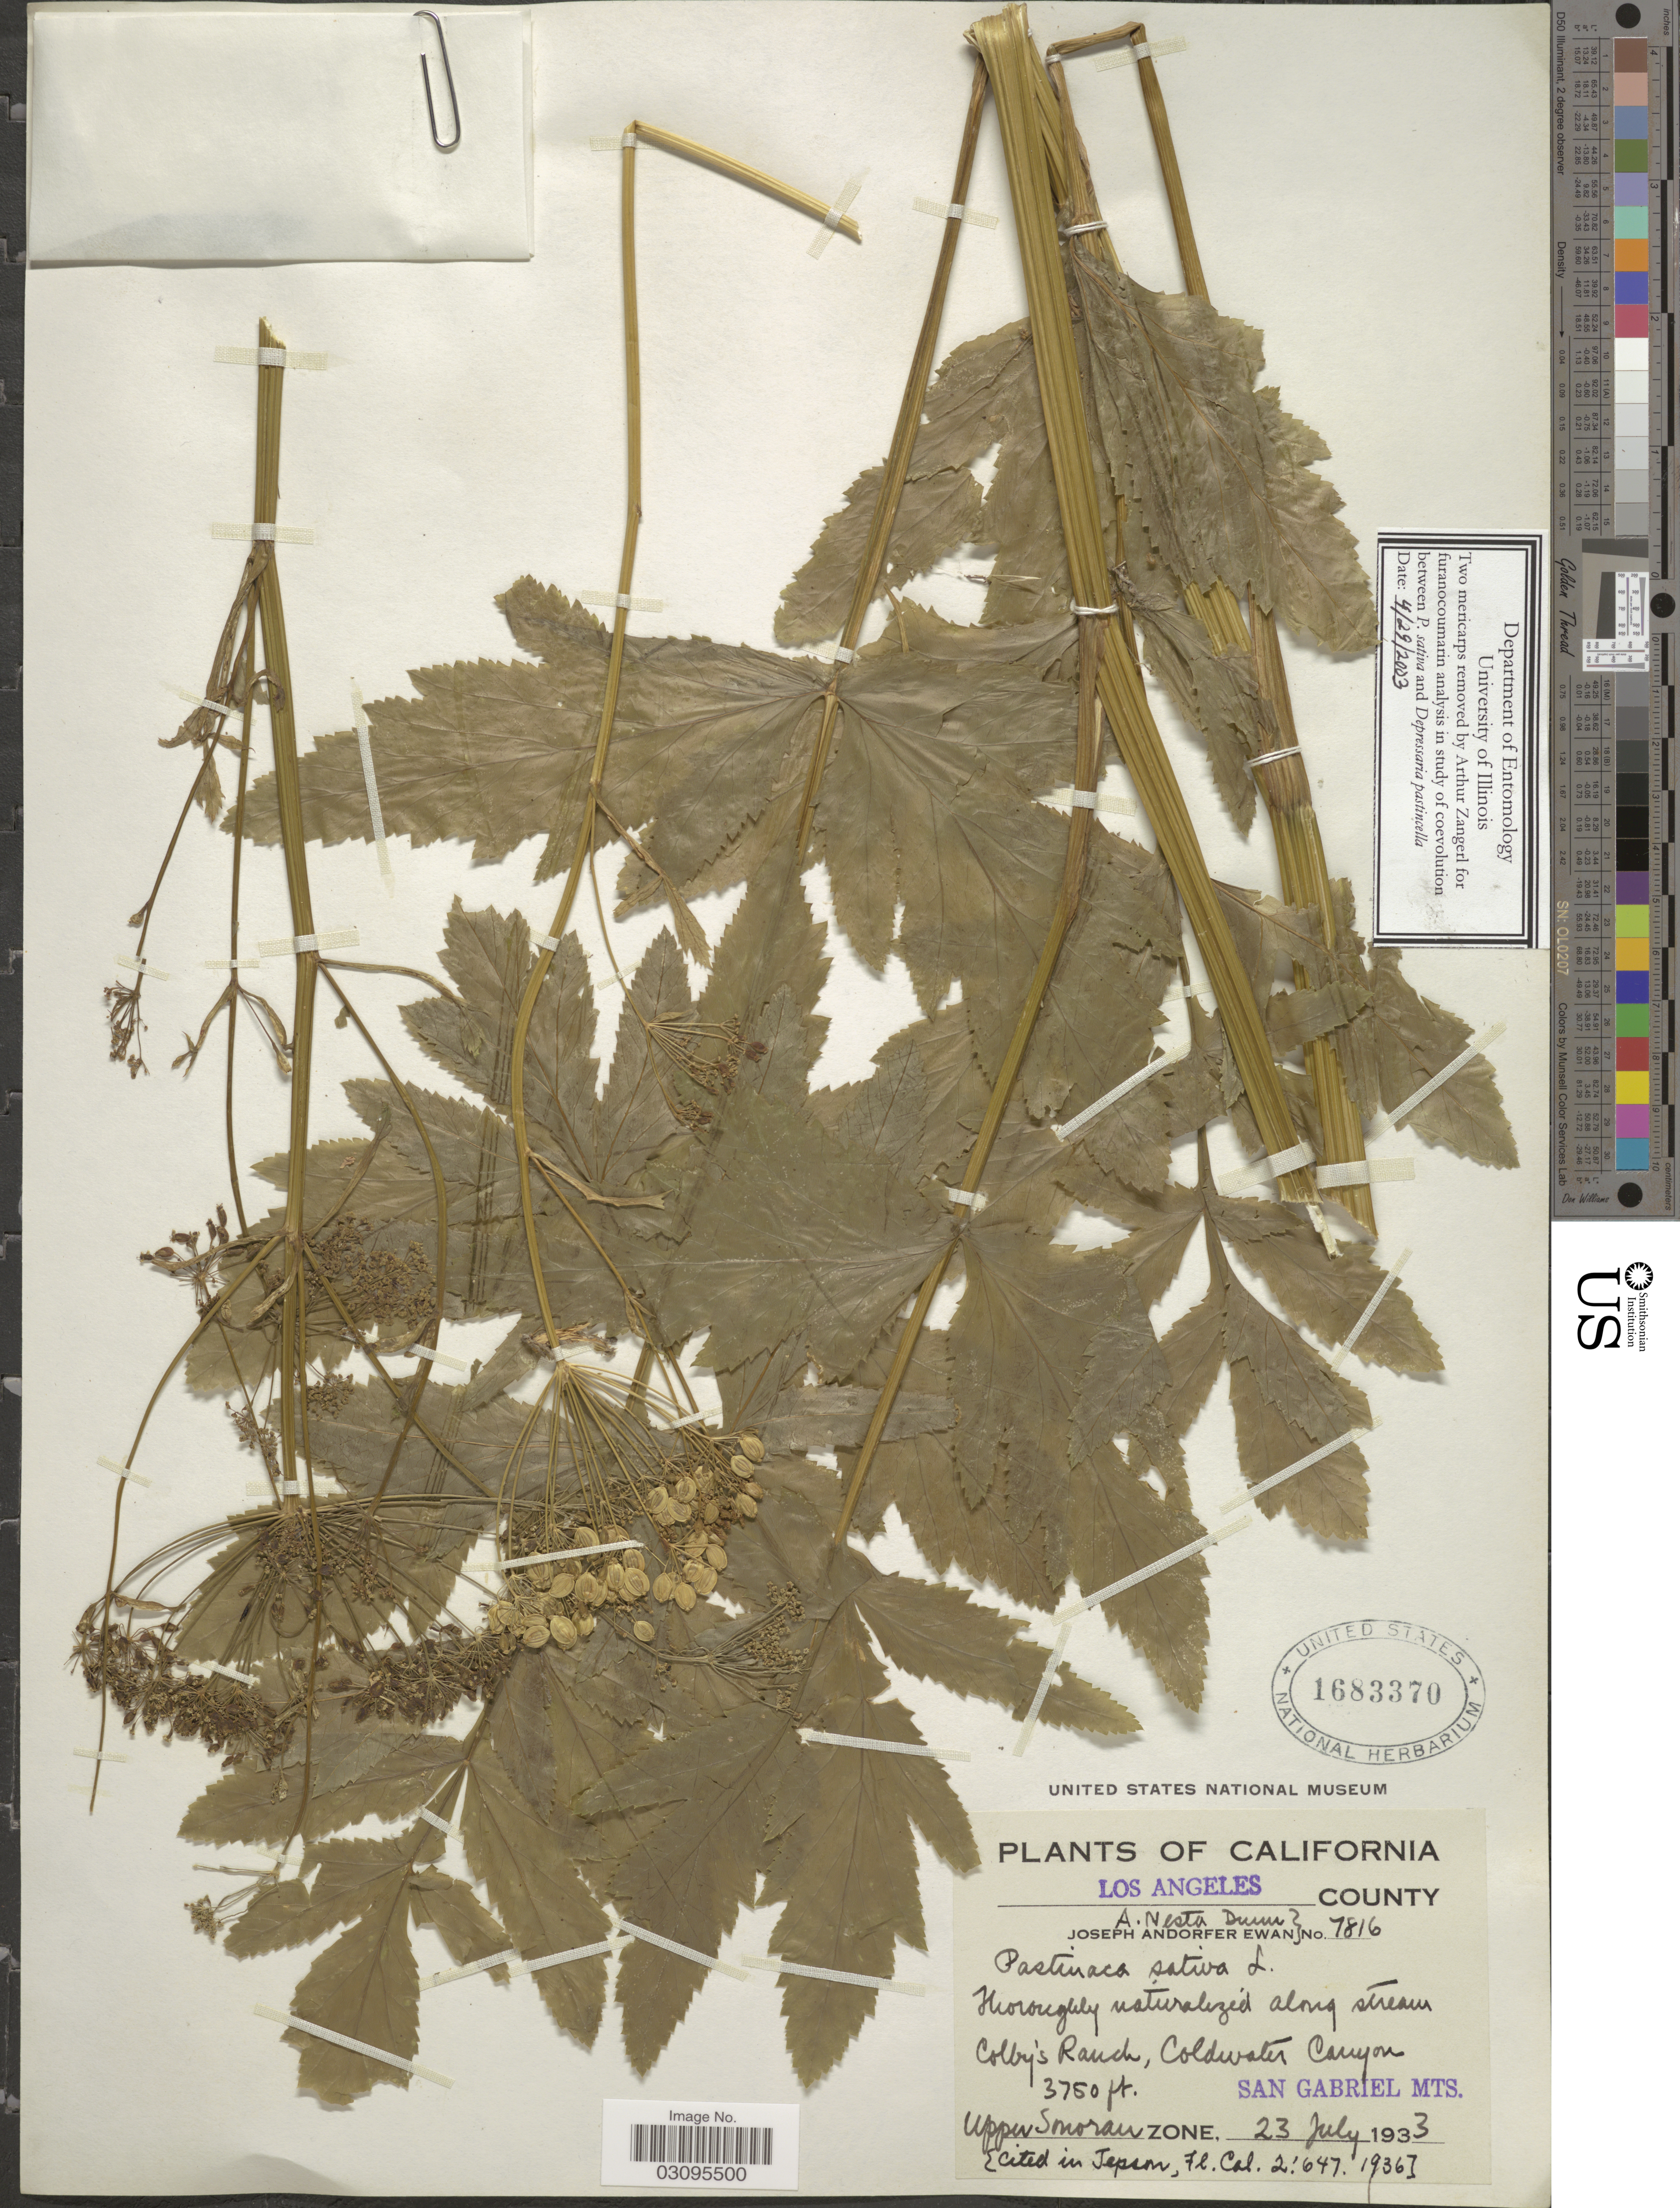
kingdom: Plantae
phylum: Tracheophyta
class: Magnoliopsida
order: Apiales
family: Apiaceae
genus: Pastinaca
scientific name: Pastinaca sativa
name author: L.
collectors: A. N. D. Ewan & J. A. Ewan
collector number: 7816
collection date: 1933-07-23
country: United States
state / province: California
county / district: Los Angeles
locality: Los Angeles County, along stream Colby's Ranch, Coldwater Canyon, San Gabriel Mts., Upper Sonoran Zone.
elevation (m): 1143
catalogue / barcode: US 1683370